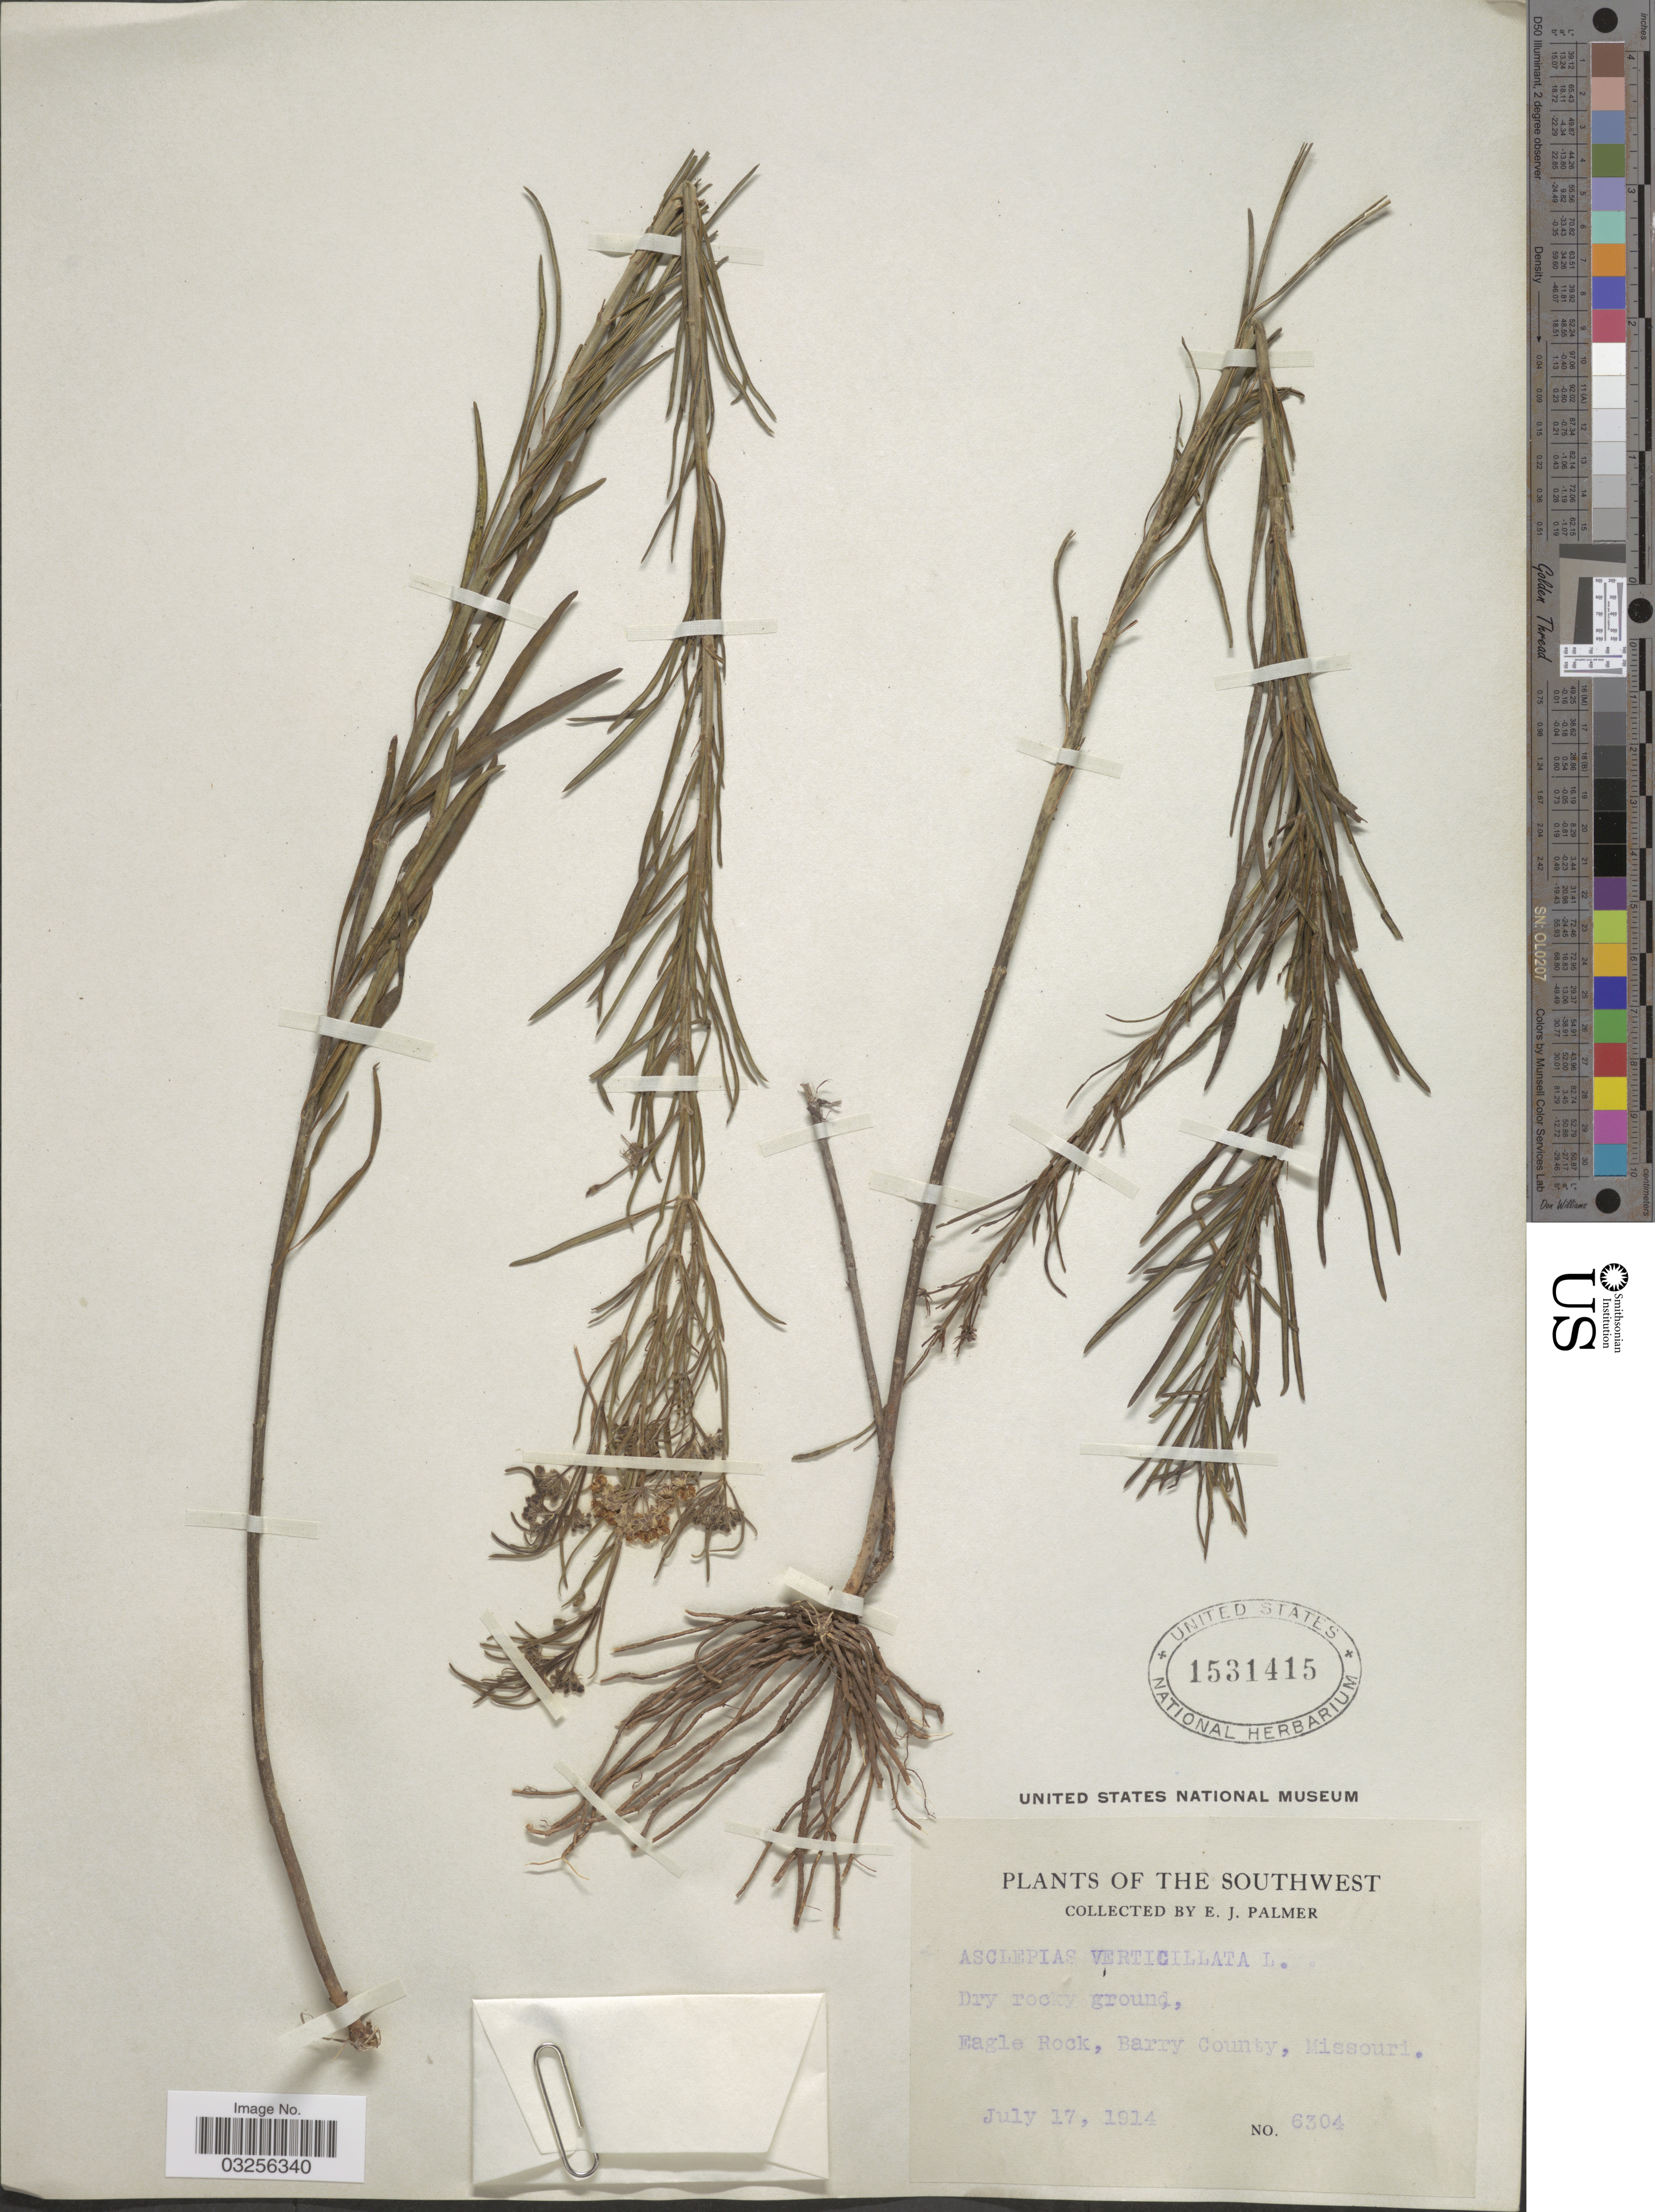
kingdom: Plantae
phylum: Tracheophyta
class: Magnoliopsida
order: Gentianales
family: Apocynaceae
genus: Asclepias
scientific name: Asclepias verticillata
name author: L.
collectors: E. J. Palmer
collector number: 6304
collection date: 1914-07-17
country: United States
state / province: Missouri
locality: Southwest. Dry rocky ground, Eagle Rock, Barry County.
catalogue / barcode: US 1531415